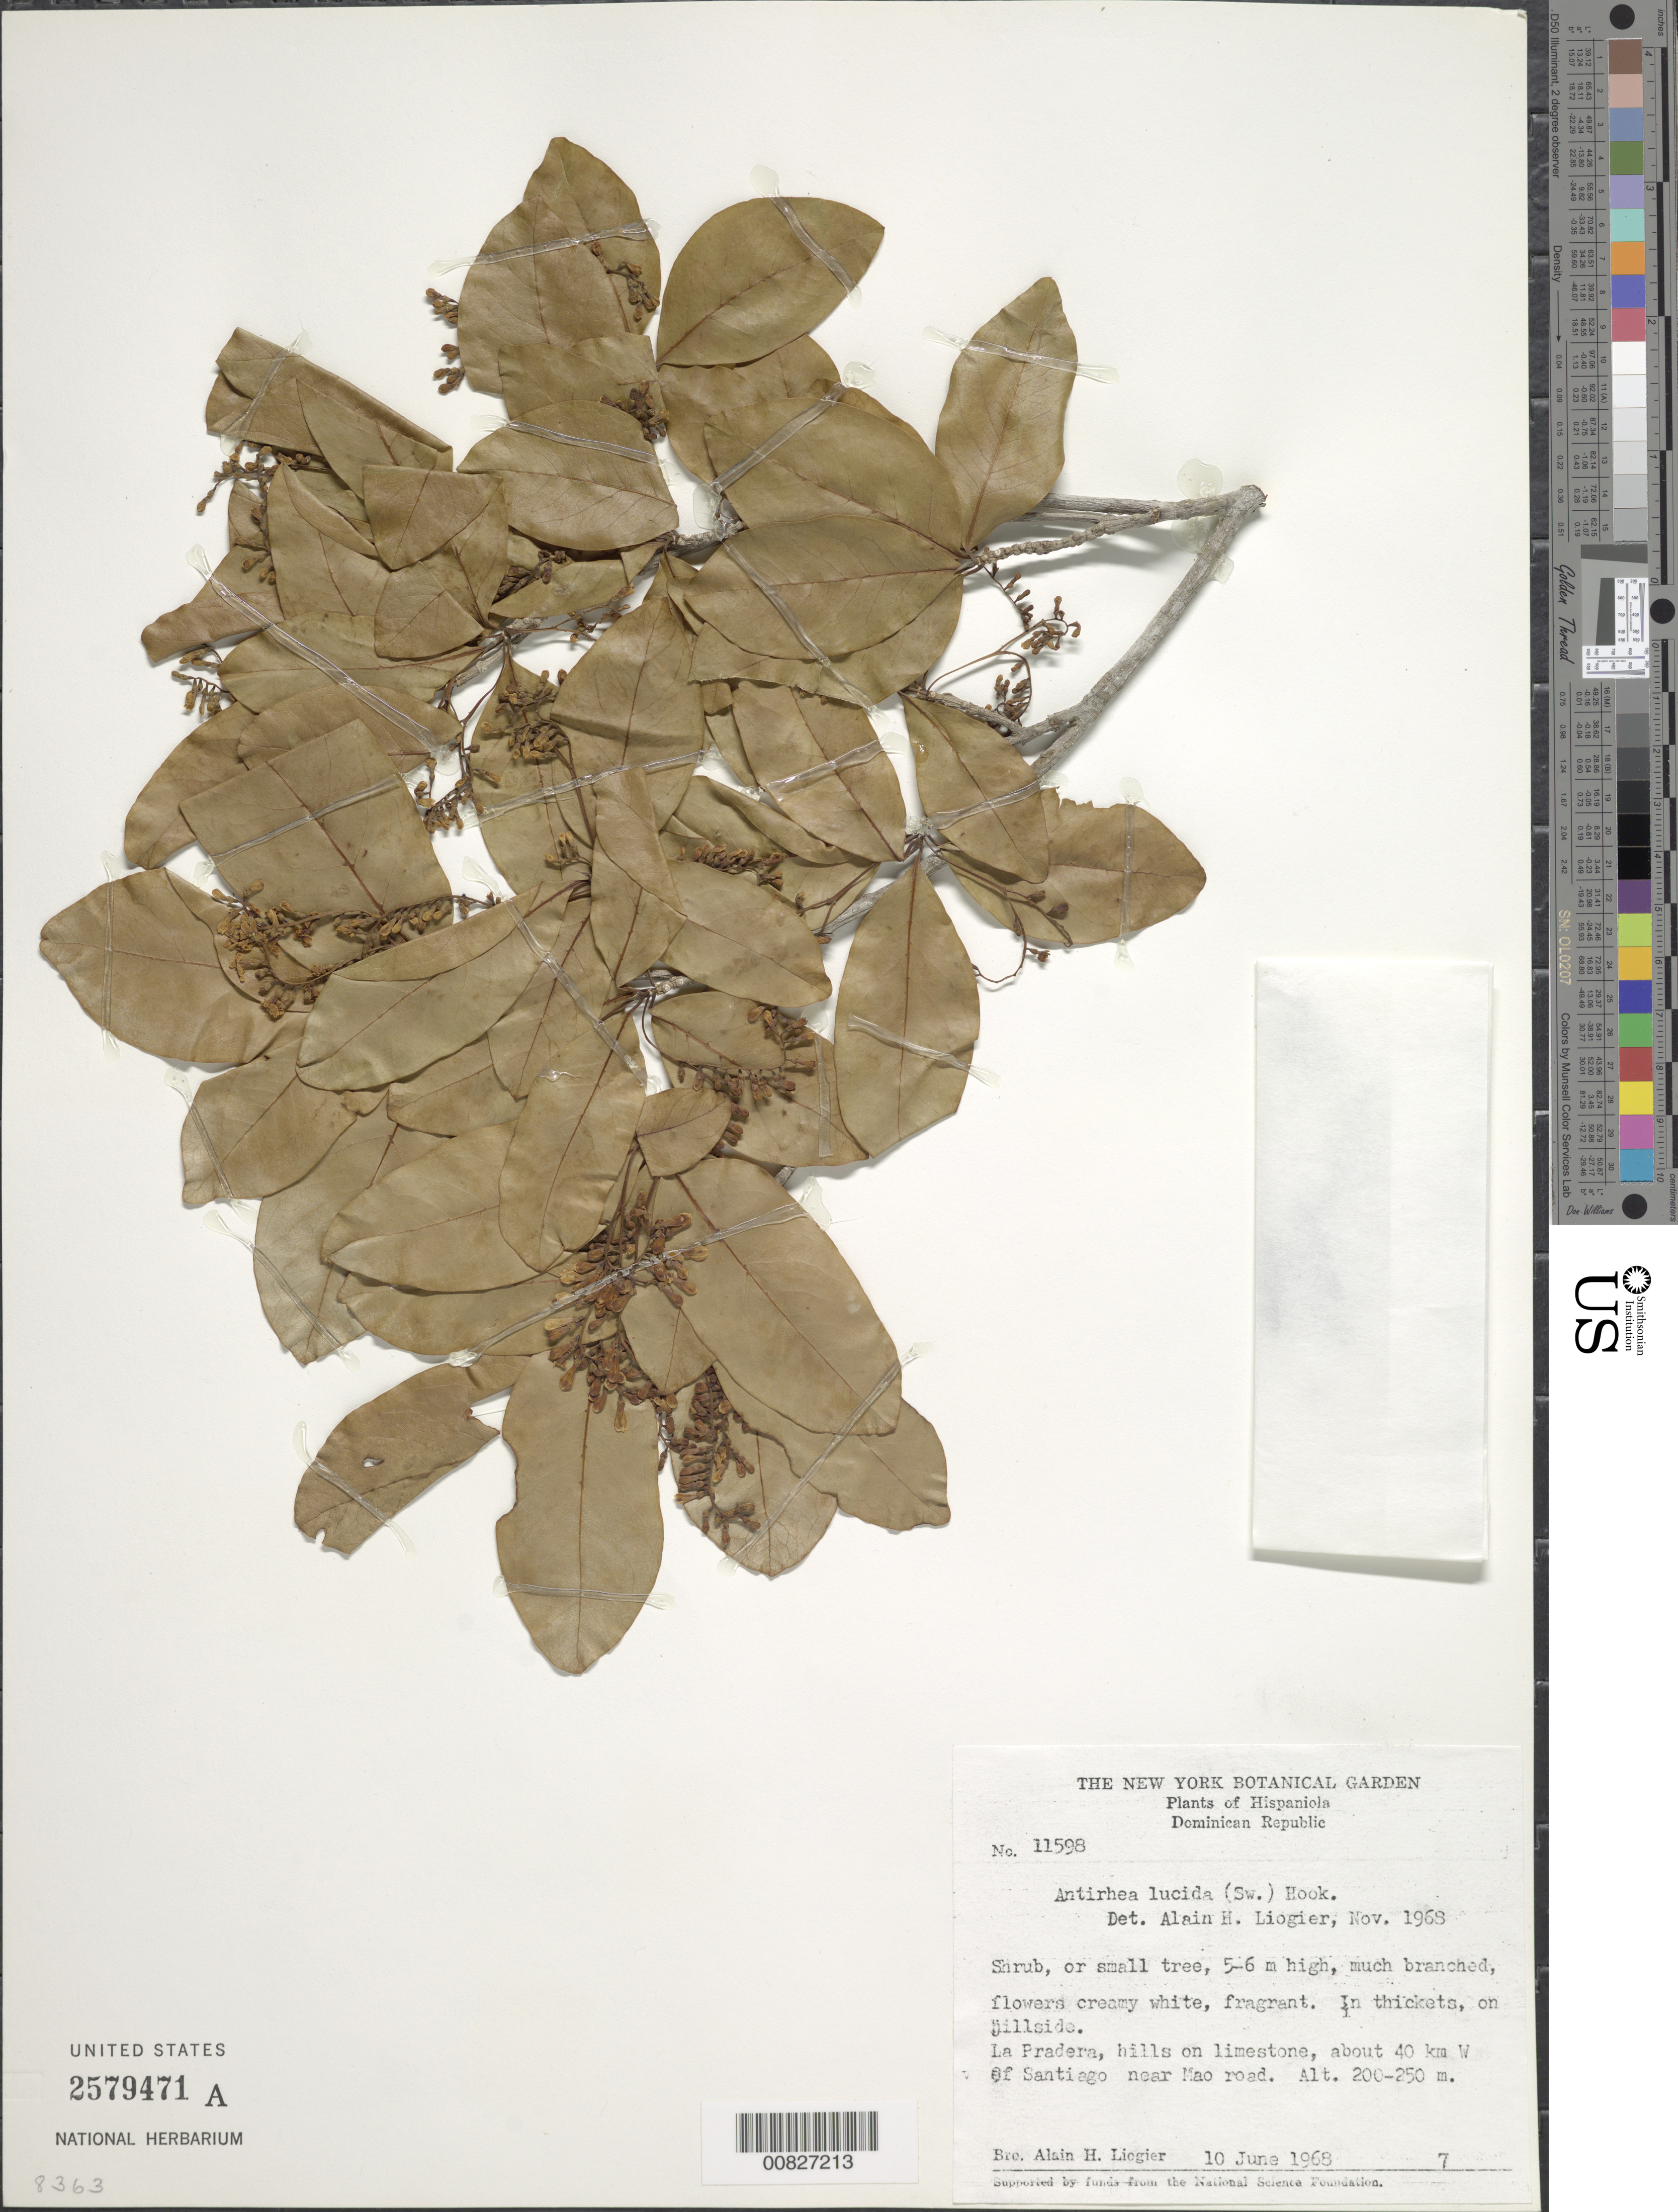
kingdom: Plantae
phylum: Tracheophyta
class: Magnoliopsida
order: Gentianales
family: Rubiaceae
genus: Stenostomum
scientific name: Stenostomum lucidum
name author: (Sw.) C.F. Gaertn.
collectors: A. H. Liogier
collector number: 11598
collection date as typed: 10 Jun 1968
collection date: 1968-06-10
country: Dominican Republic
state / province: Santiago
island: Hispaniola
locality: La Pradera, about 40 km W of Santiago, near Mao Road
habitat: In thickets on hillside of limestone hills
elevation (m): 200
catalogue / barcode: US 2579471